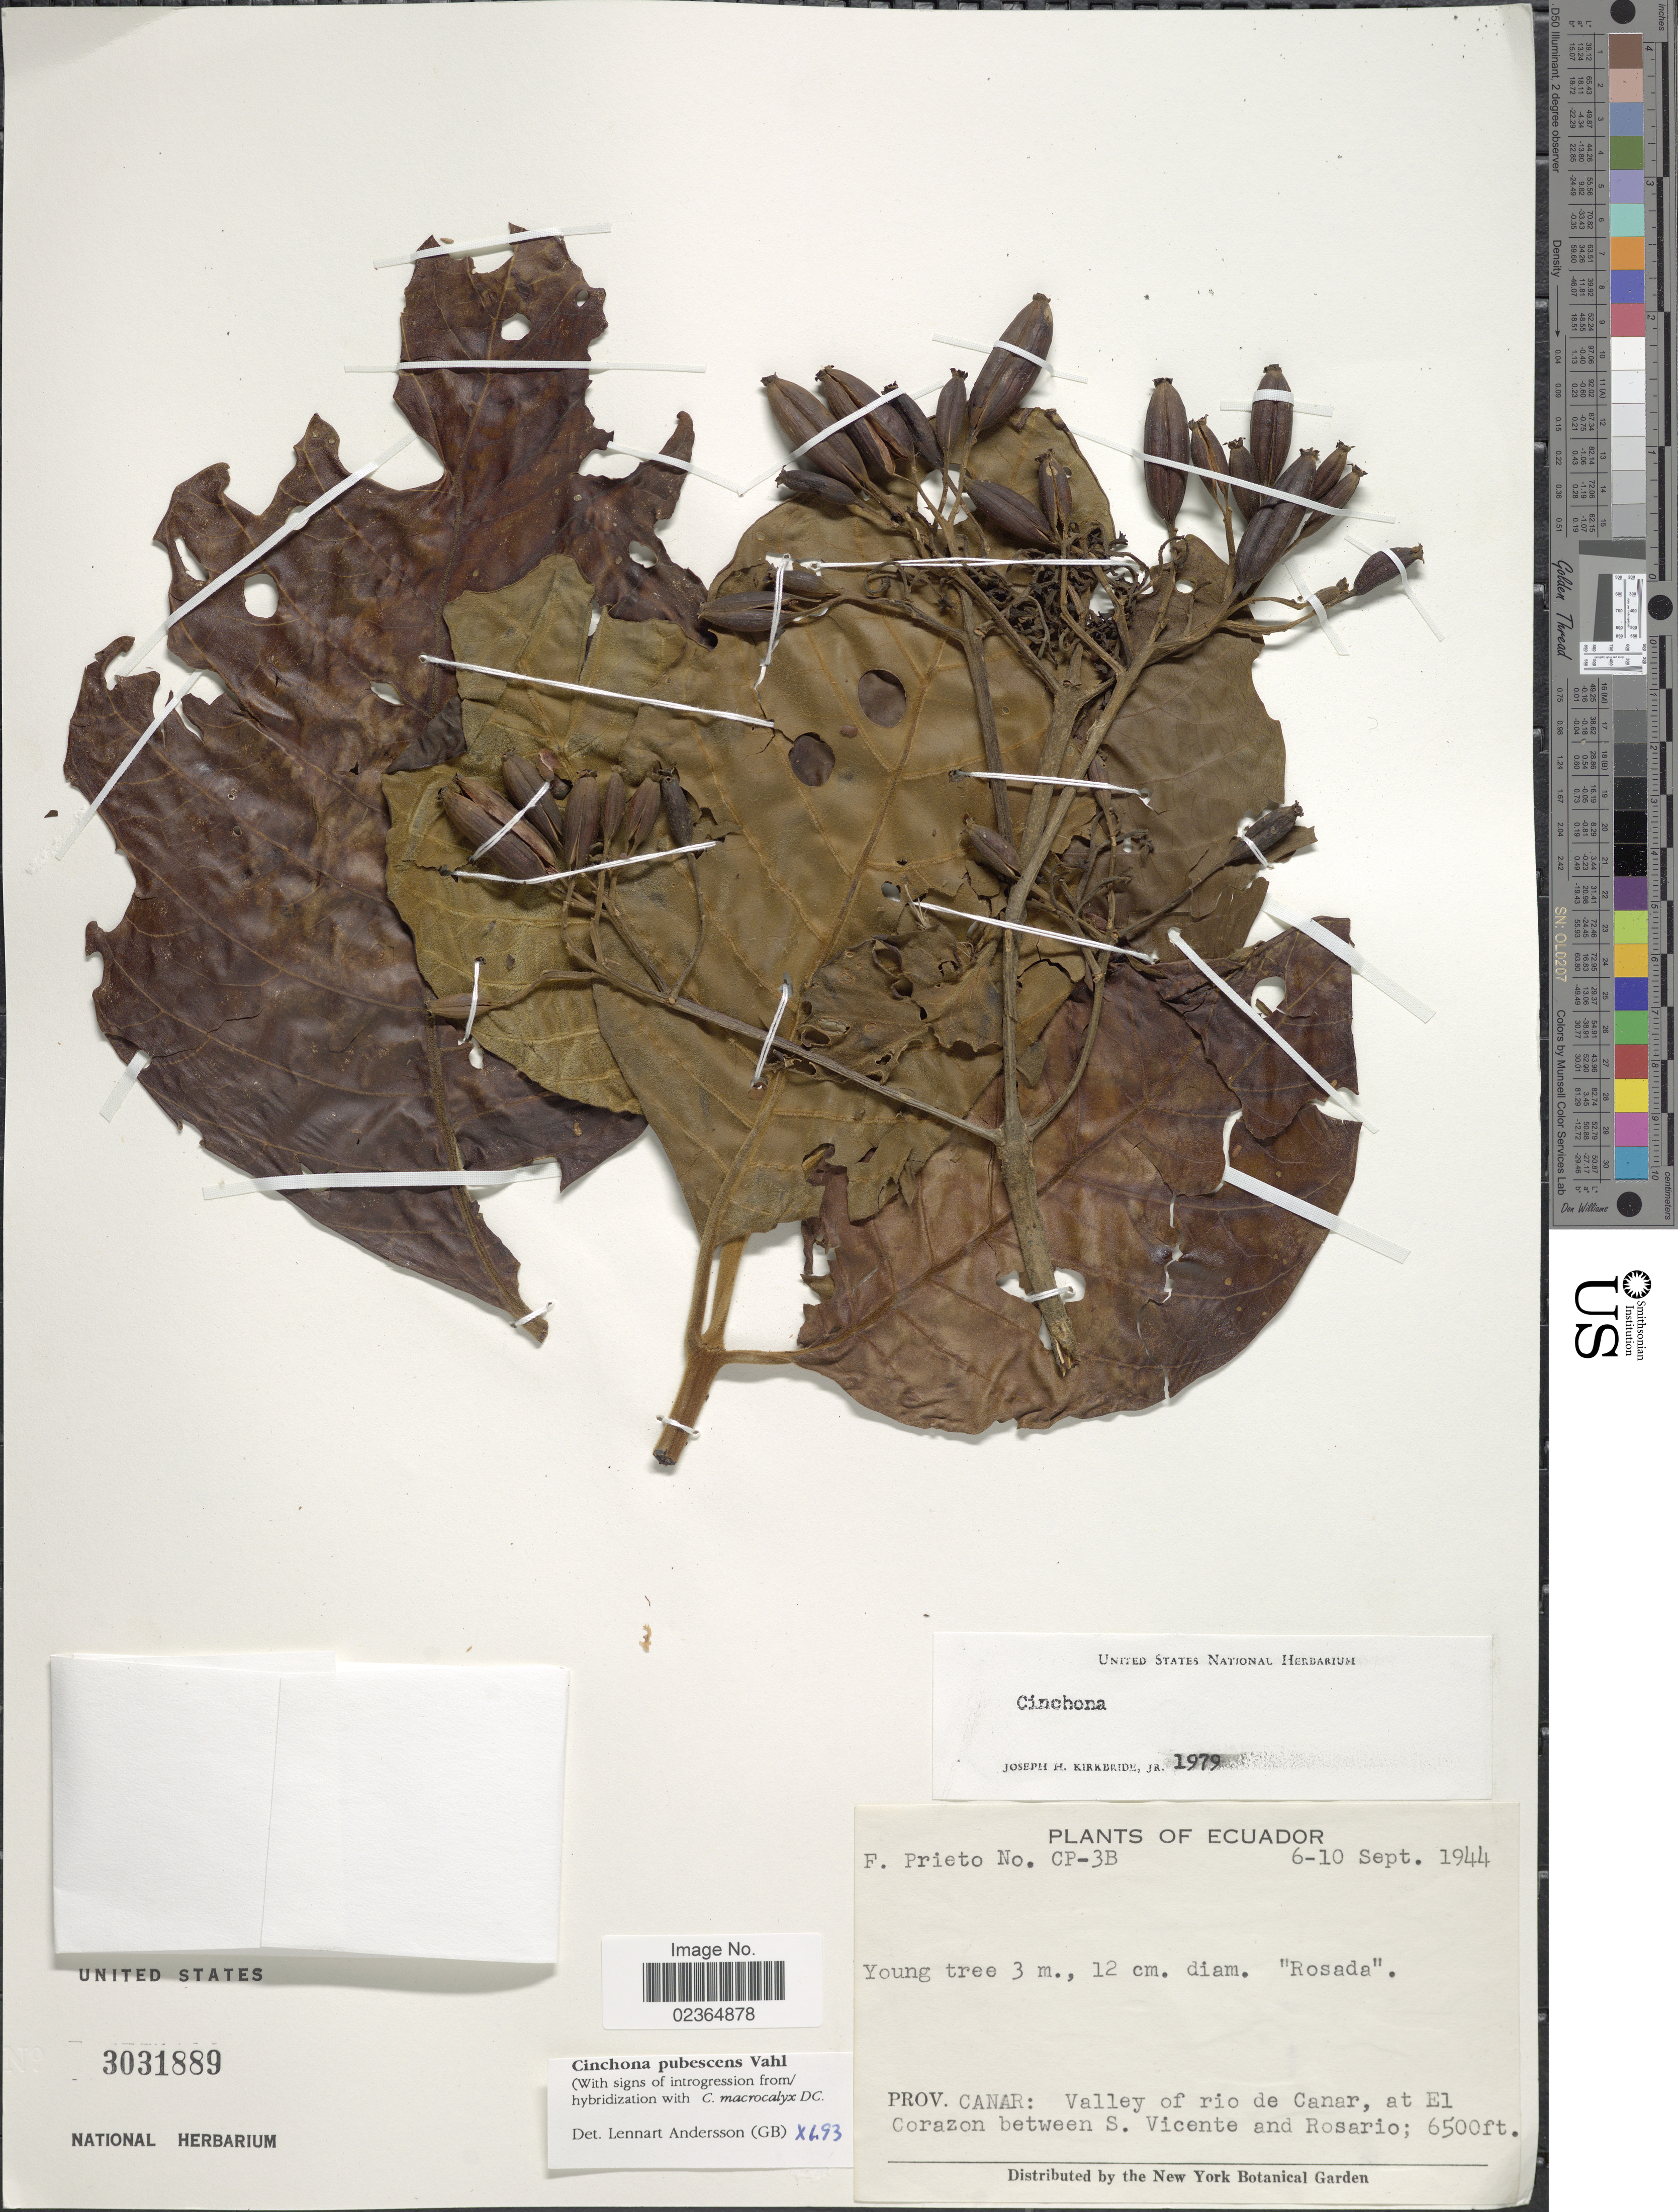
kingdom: Plantae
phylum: Tracheophyta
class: Magnoliopsida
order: Gentianales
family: Rubiaceae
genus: Cinchona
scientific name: Cinchona pubescens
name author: Vahl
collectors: F. Prieto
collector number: CP-3B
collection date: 1944-09-06/1944-09-10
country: Ecuador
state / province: Cañar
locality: Valley of rio de Canar, at El Corazon between S. Vicente and Rosario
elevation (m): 1981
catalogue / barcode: US 3031889